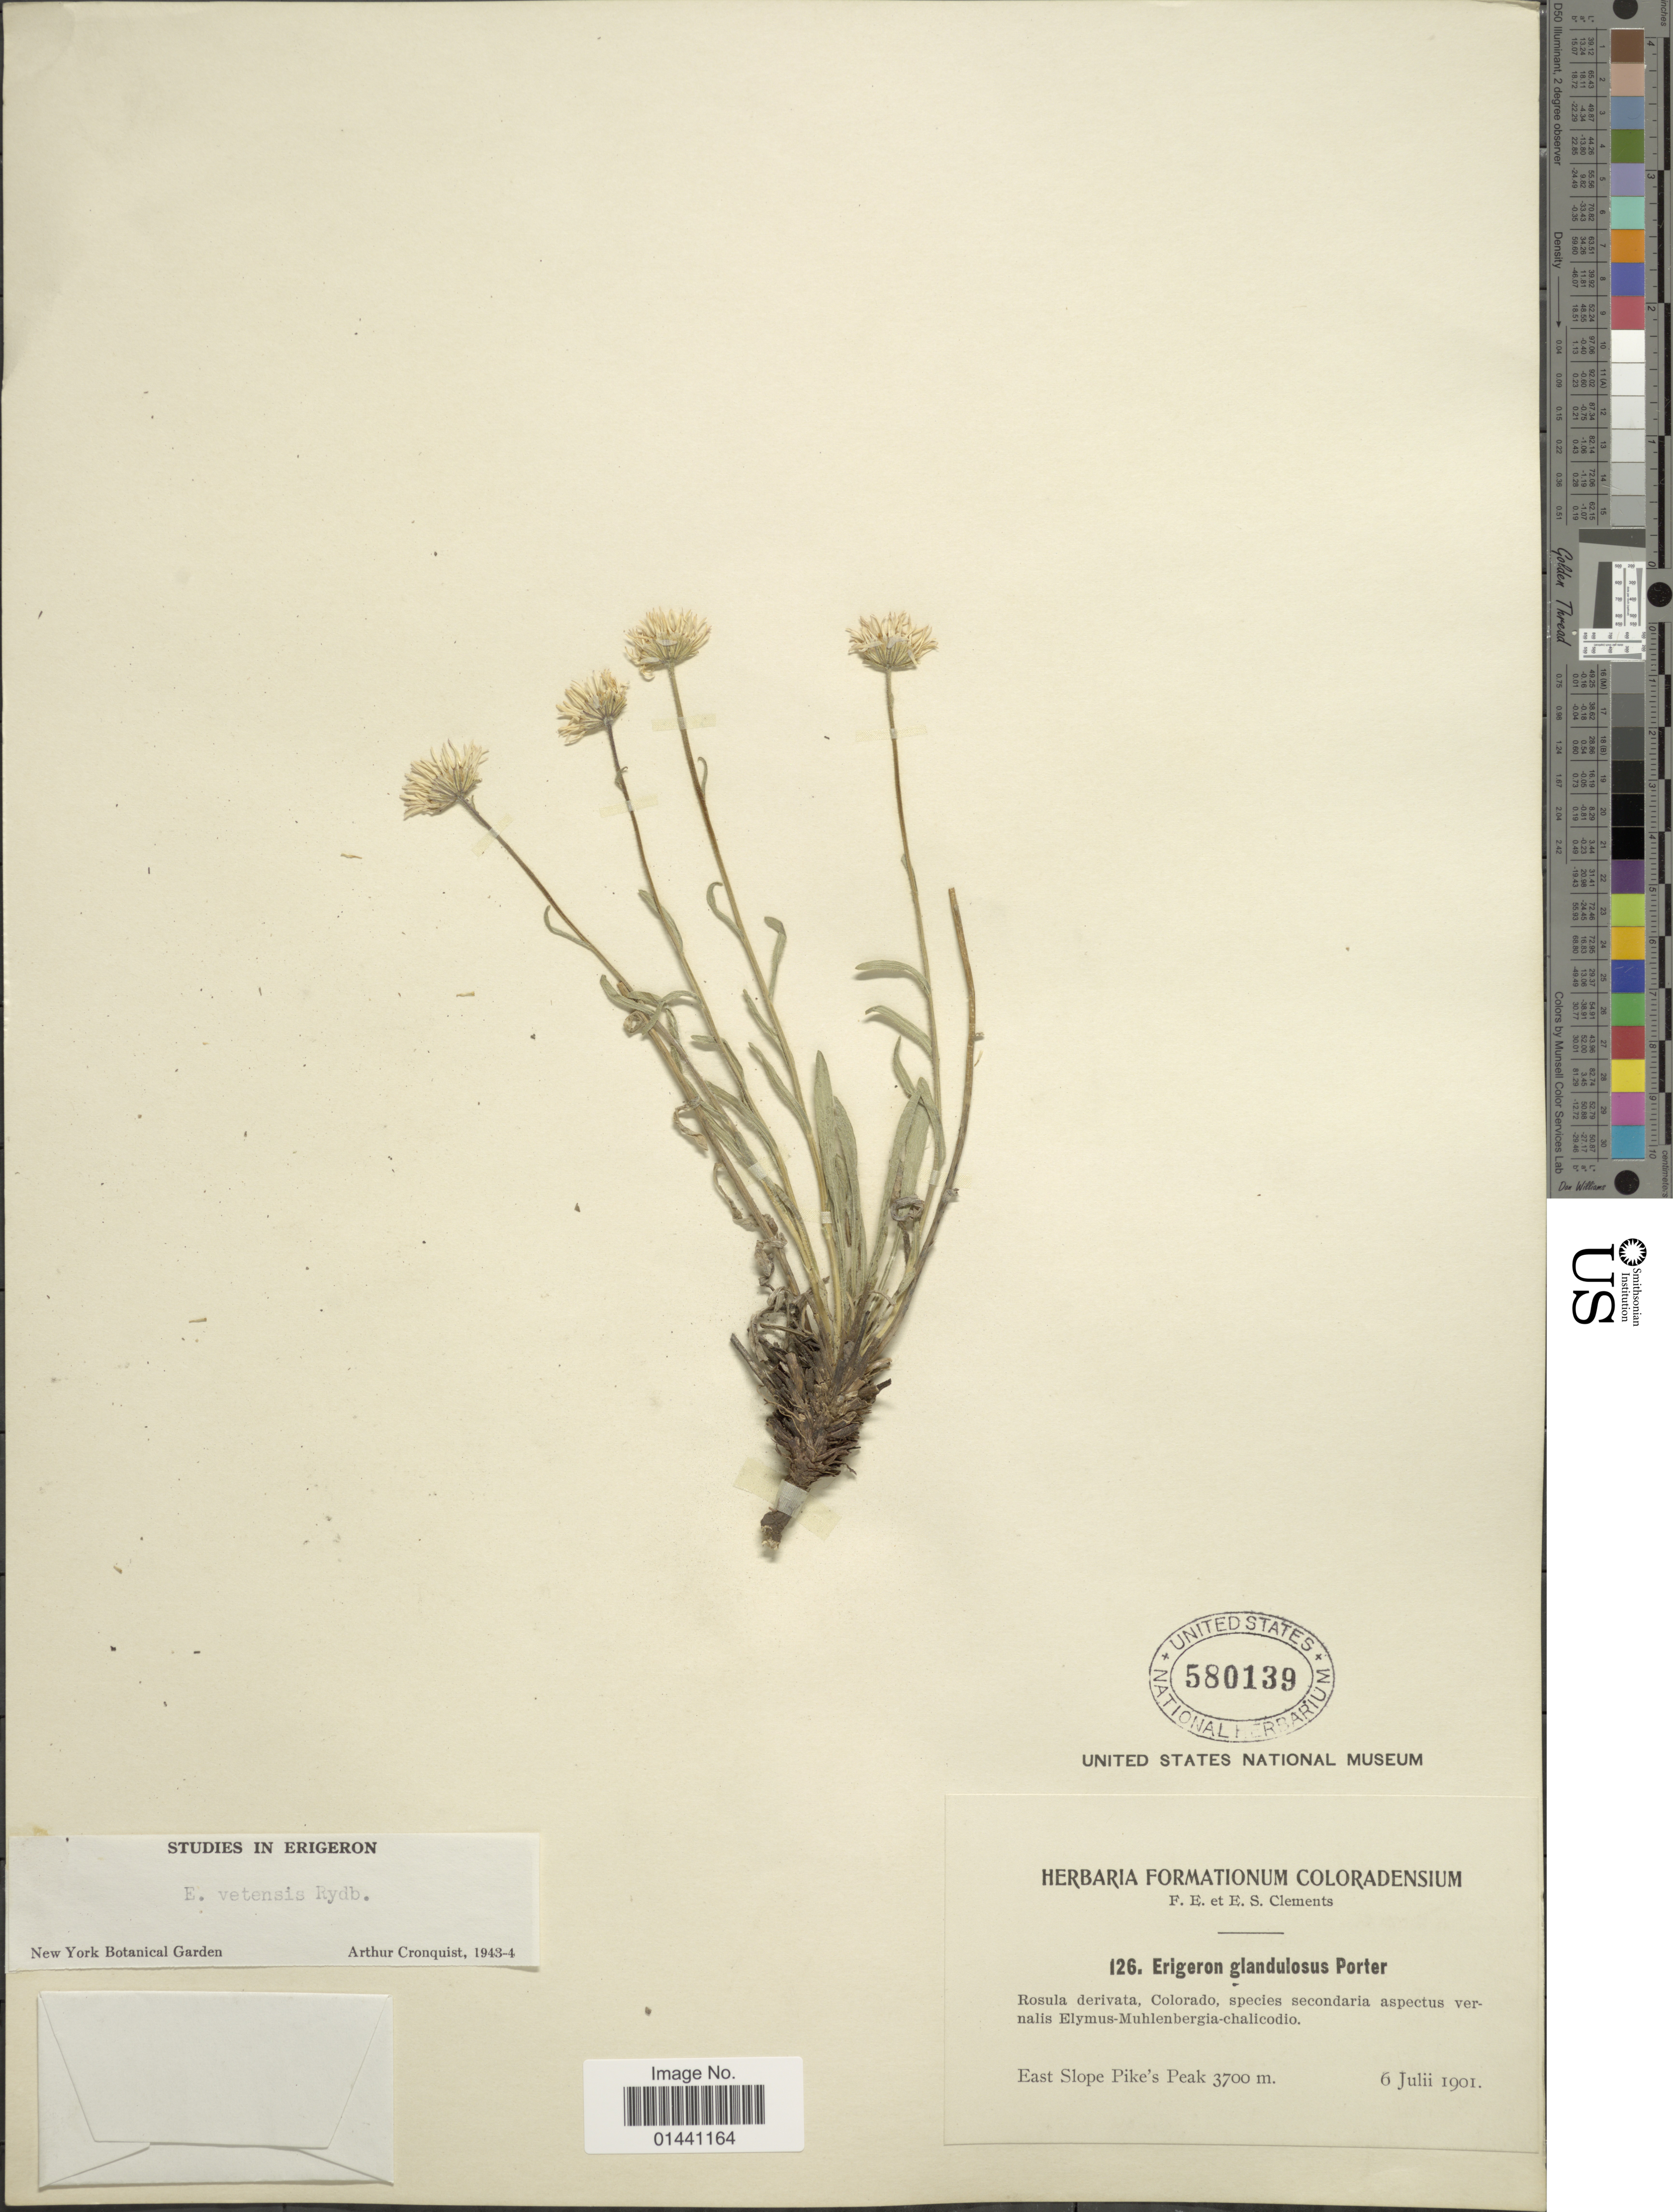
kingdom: Plantae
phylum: Tracheophyta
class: Magnoliopsida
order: Asterales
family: Asteraceae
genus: Erigeron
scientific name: Erigeron vetensis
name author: Rydb.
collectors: F. E. Clements & E. S. Clements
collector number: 126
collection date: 1901-07-06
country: United States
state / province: Colorado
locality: East slope Pike's Peak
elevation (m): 3700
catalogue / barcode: US 580139